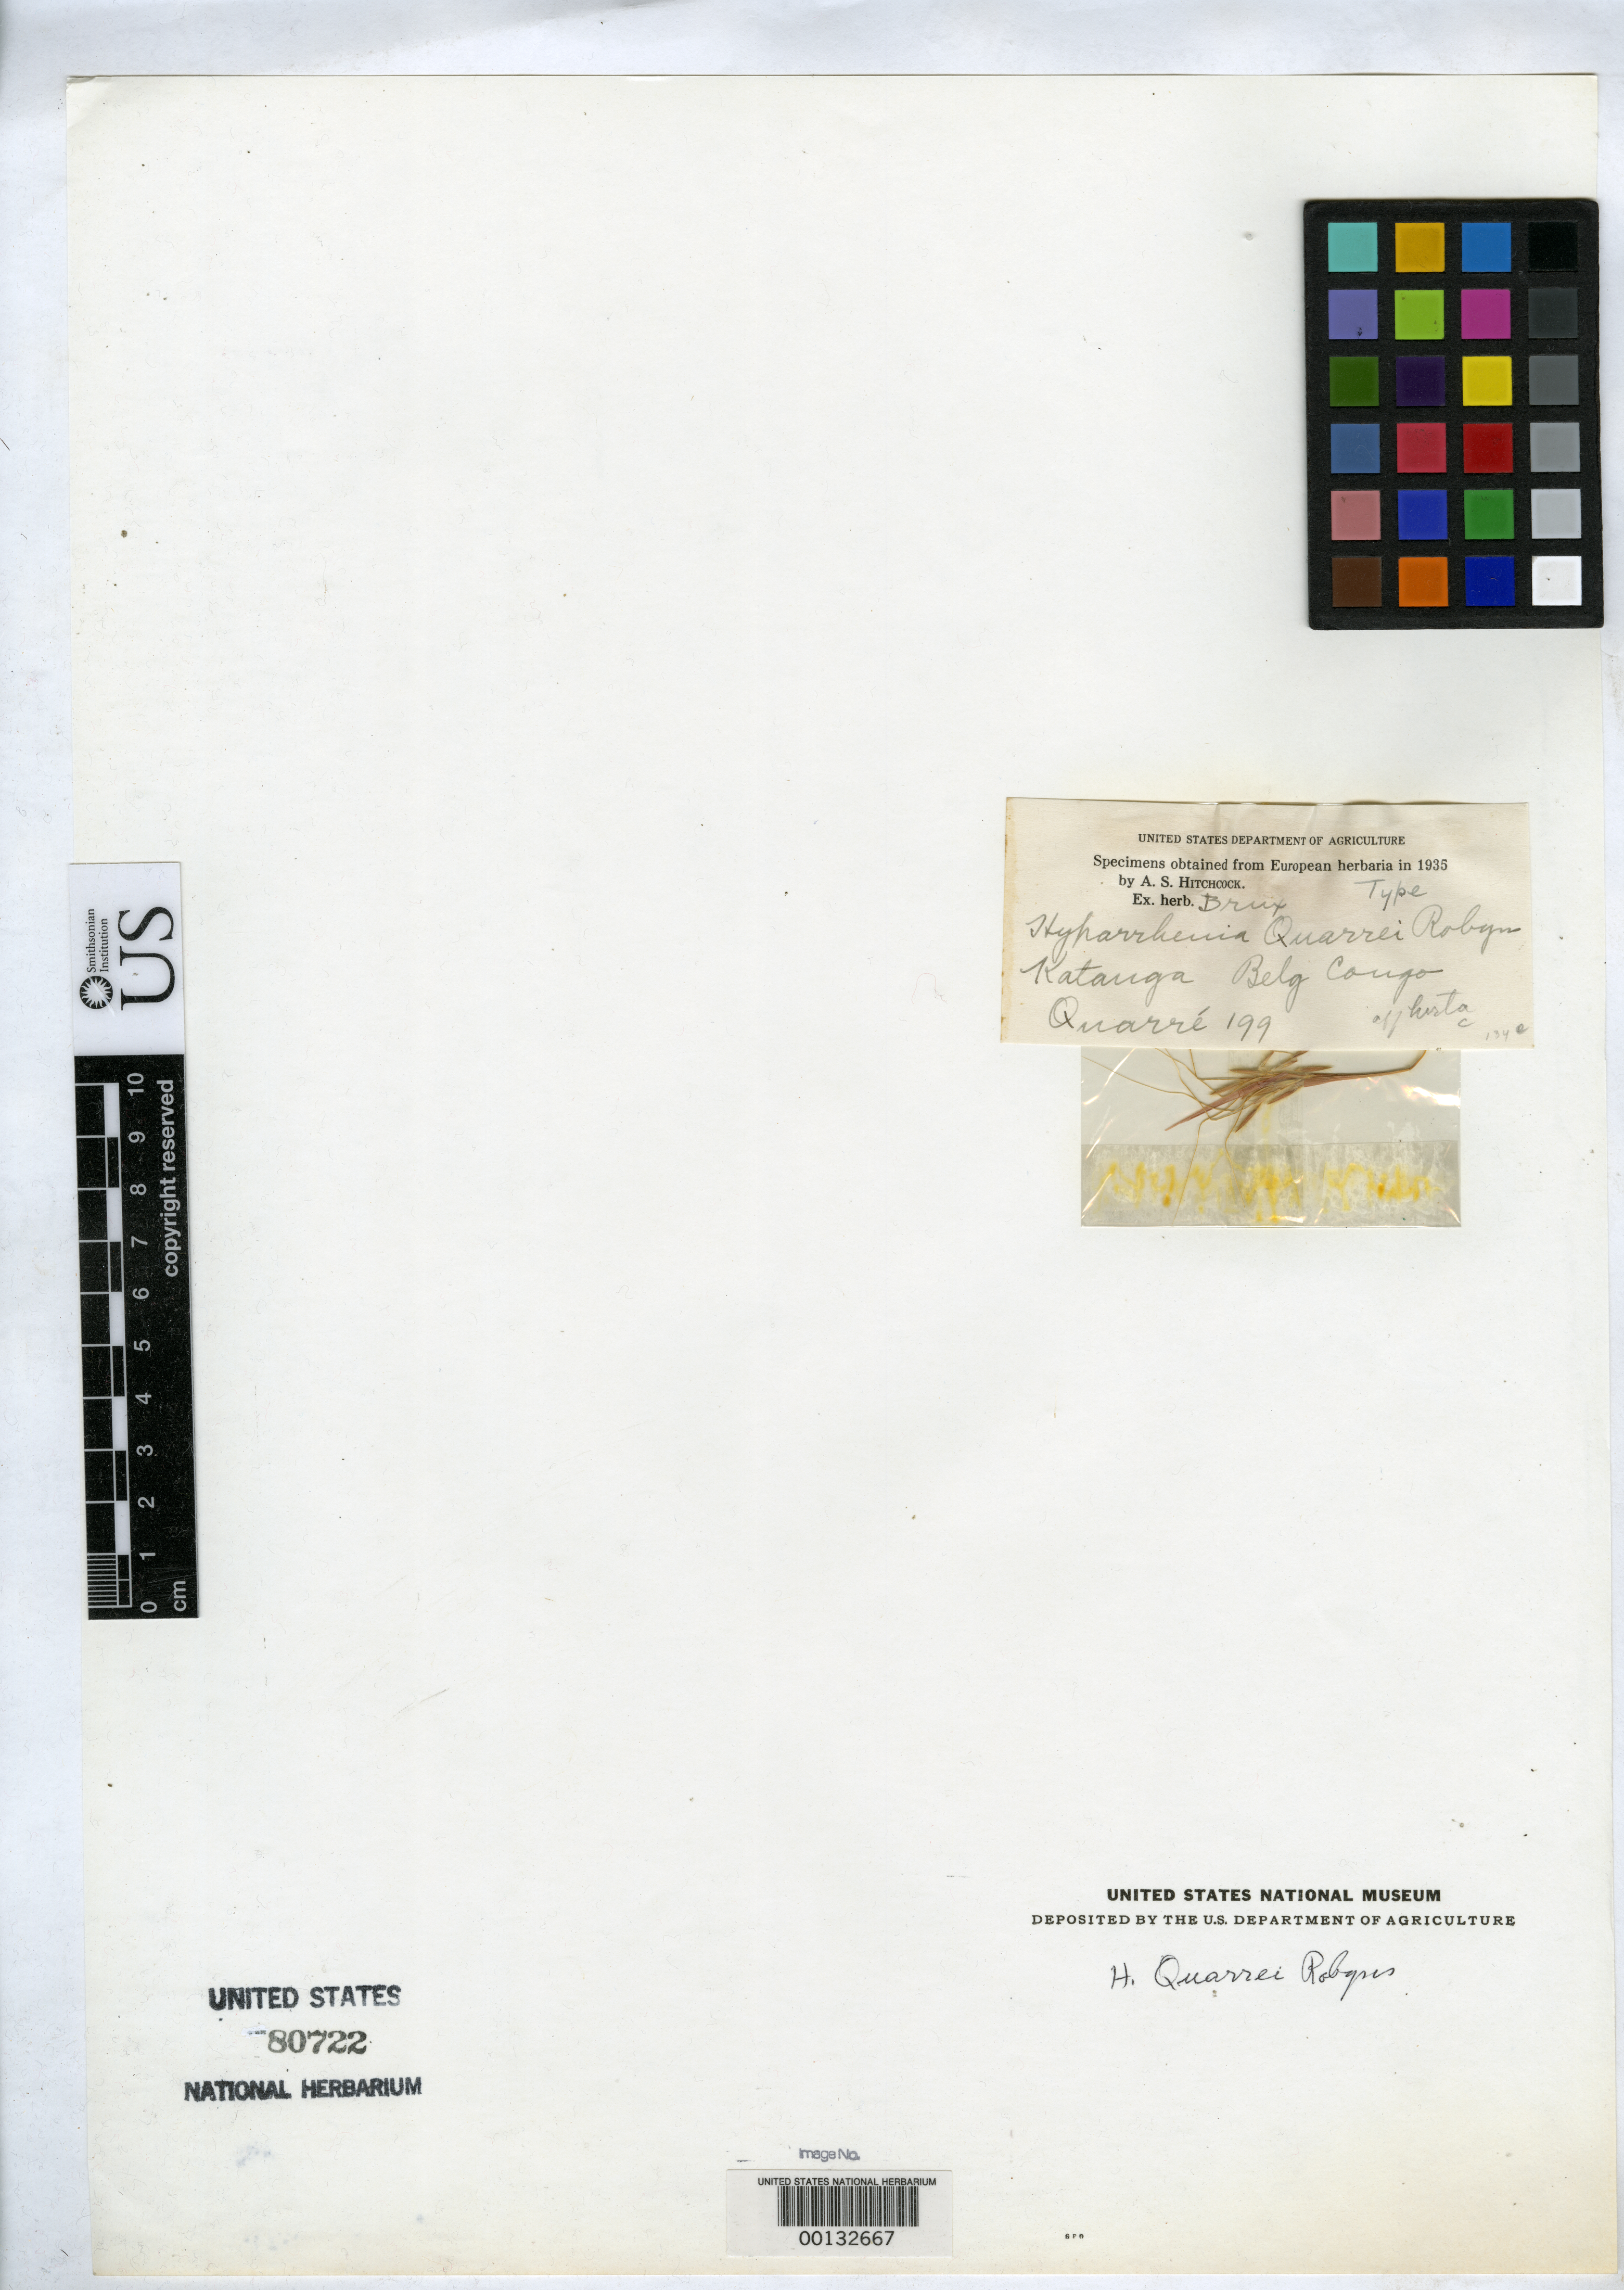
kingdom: Plantae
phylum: Tracheophyta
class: Liliopsida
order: Poales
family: Poaceae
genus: Hyparrhenia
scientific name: Hyparrhenia quarrei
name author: Robyns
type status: Type Fragment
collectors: P. Quarre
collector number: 199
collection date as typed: Mar 1927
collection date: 1927-03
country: Congo, Democratic Republic of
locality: Kafubu.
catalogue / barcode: US 80722